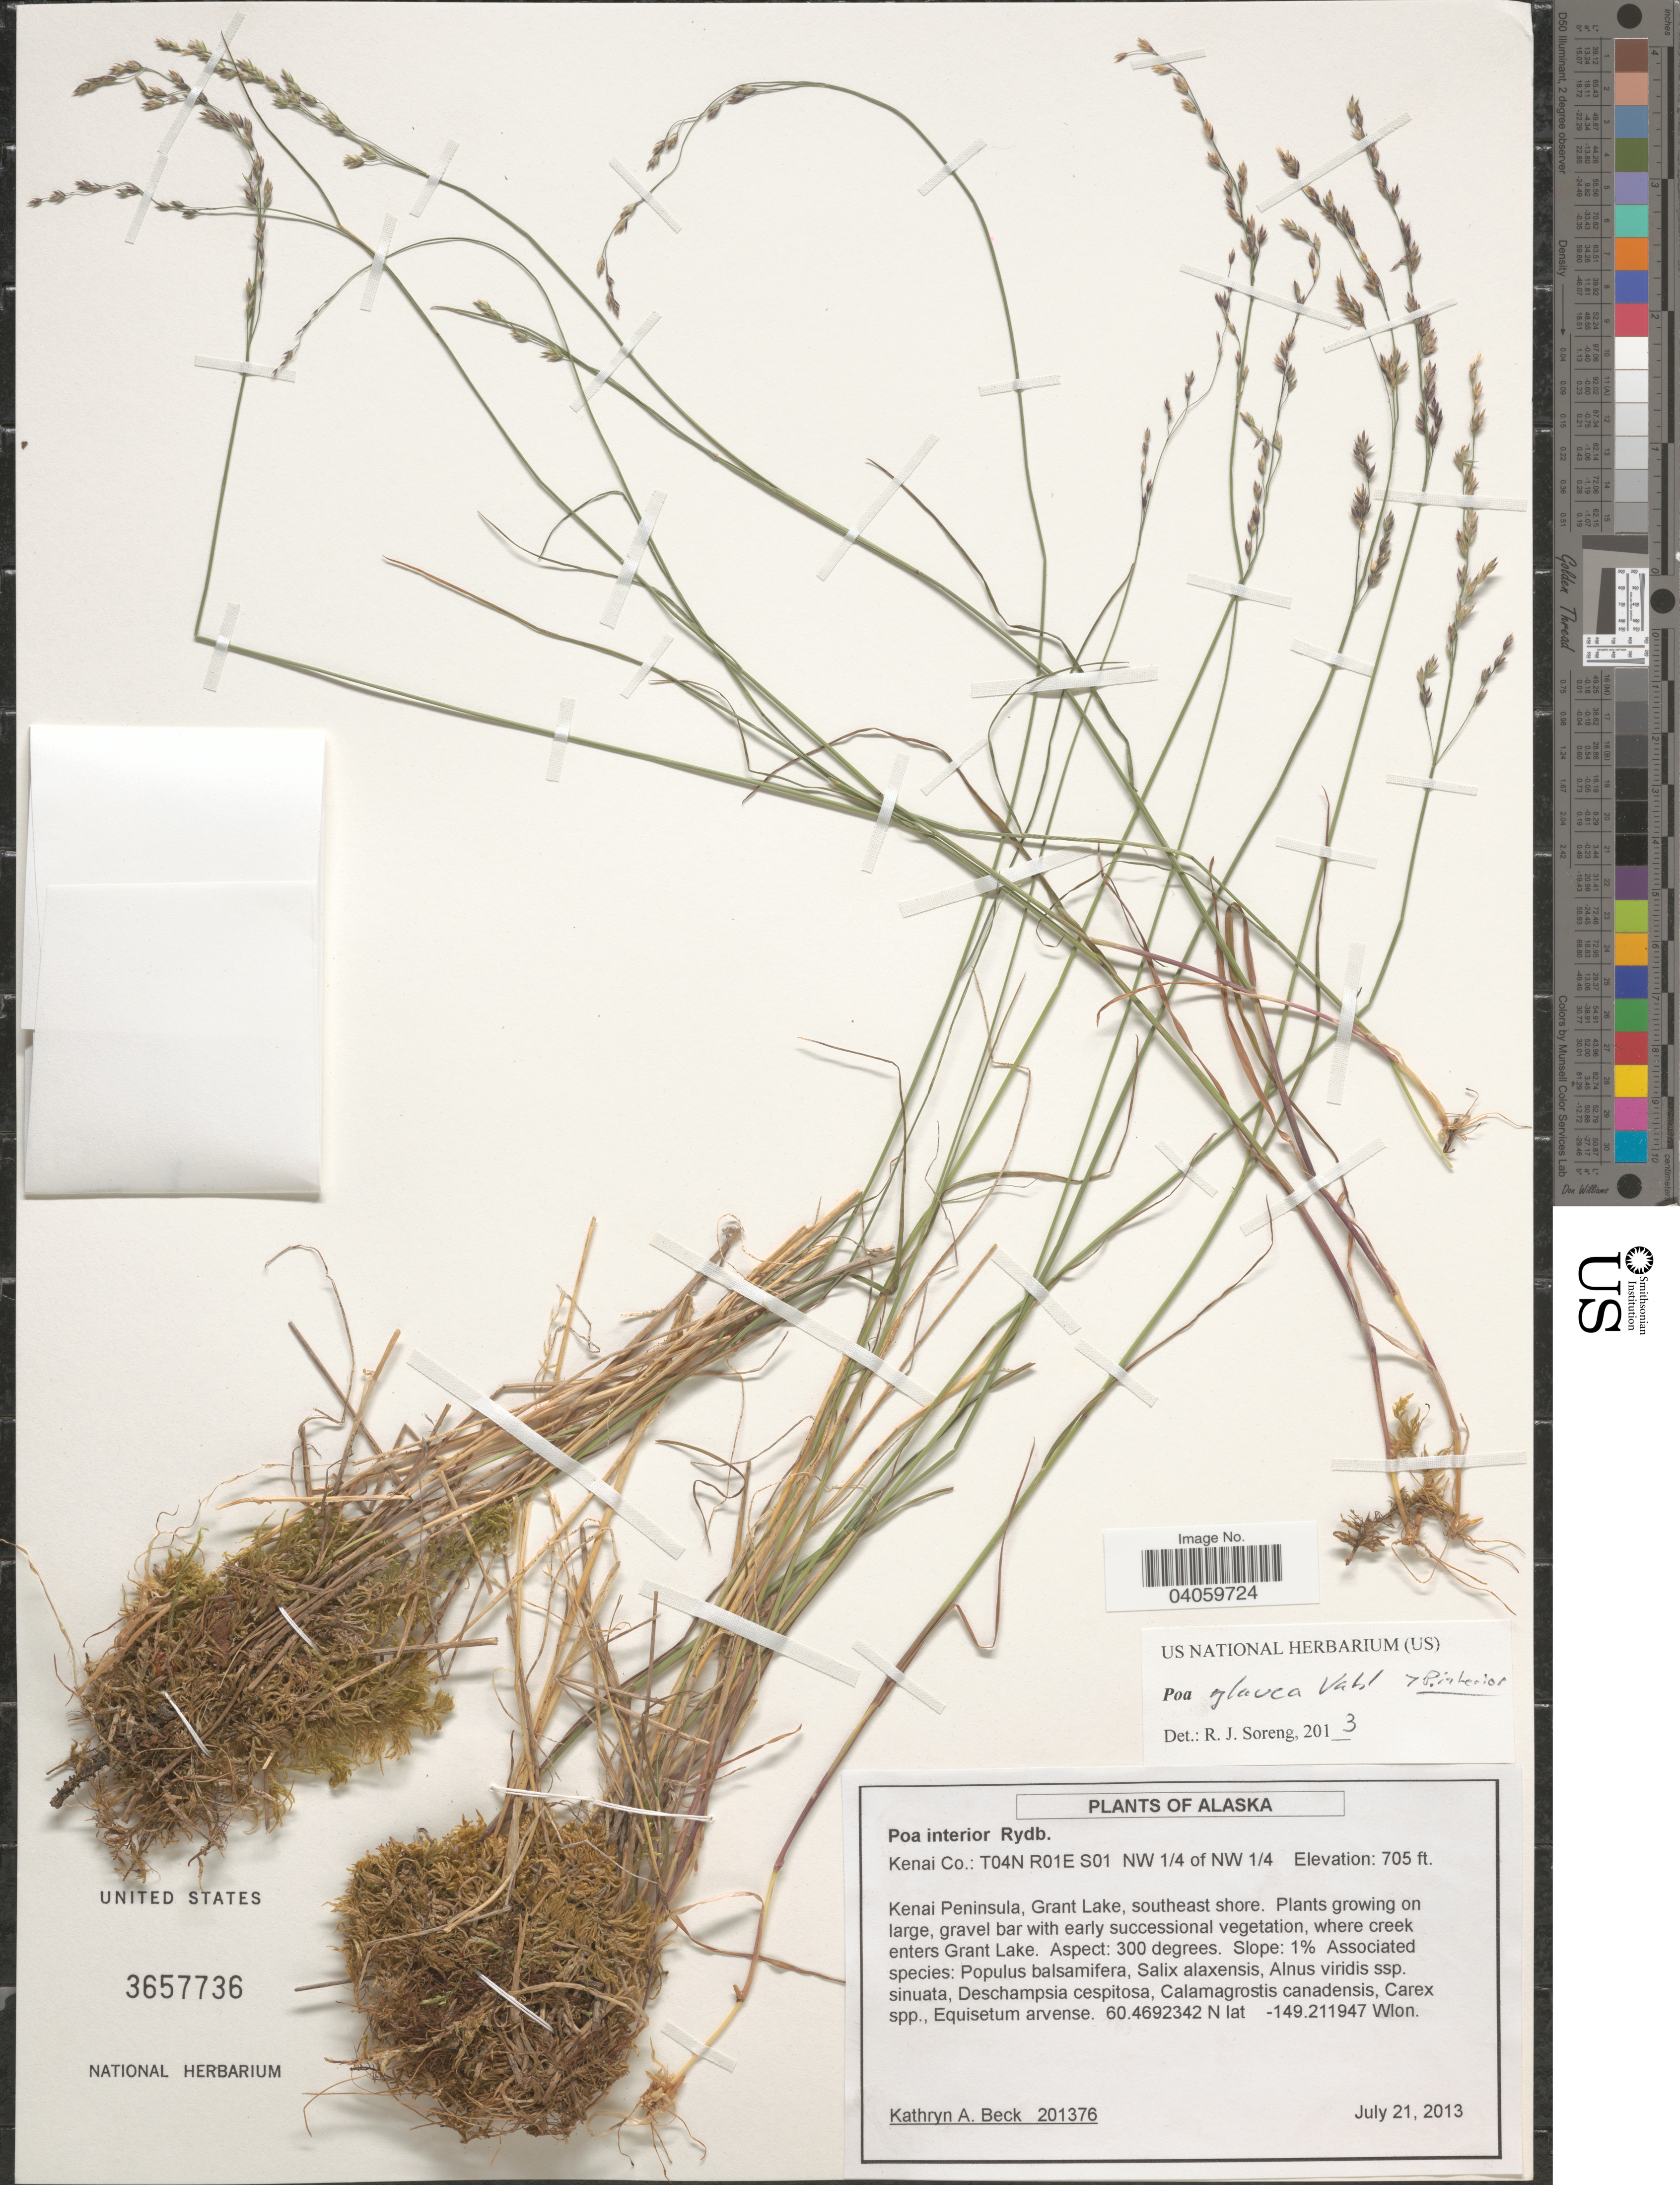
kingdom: Plantae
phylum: Tracheophyta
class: Liliopsida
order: Poales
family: Poaceae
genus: Poa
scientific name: Poa interior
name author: Rydb.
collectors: K. Beck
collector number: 201376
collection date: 2013-07-21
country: United States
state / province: Alaska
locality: Kenai Co.: T04N R01E S01 NW ¼ of NW ¼. Kenai Peninsula, Grant Lake, southeast shore.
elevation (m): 215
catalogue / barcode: US 3657736